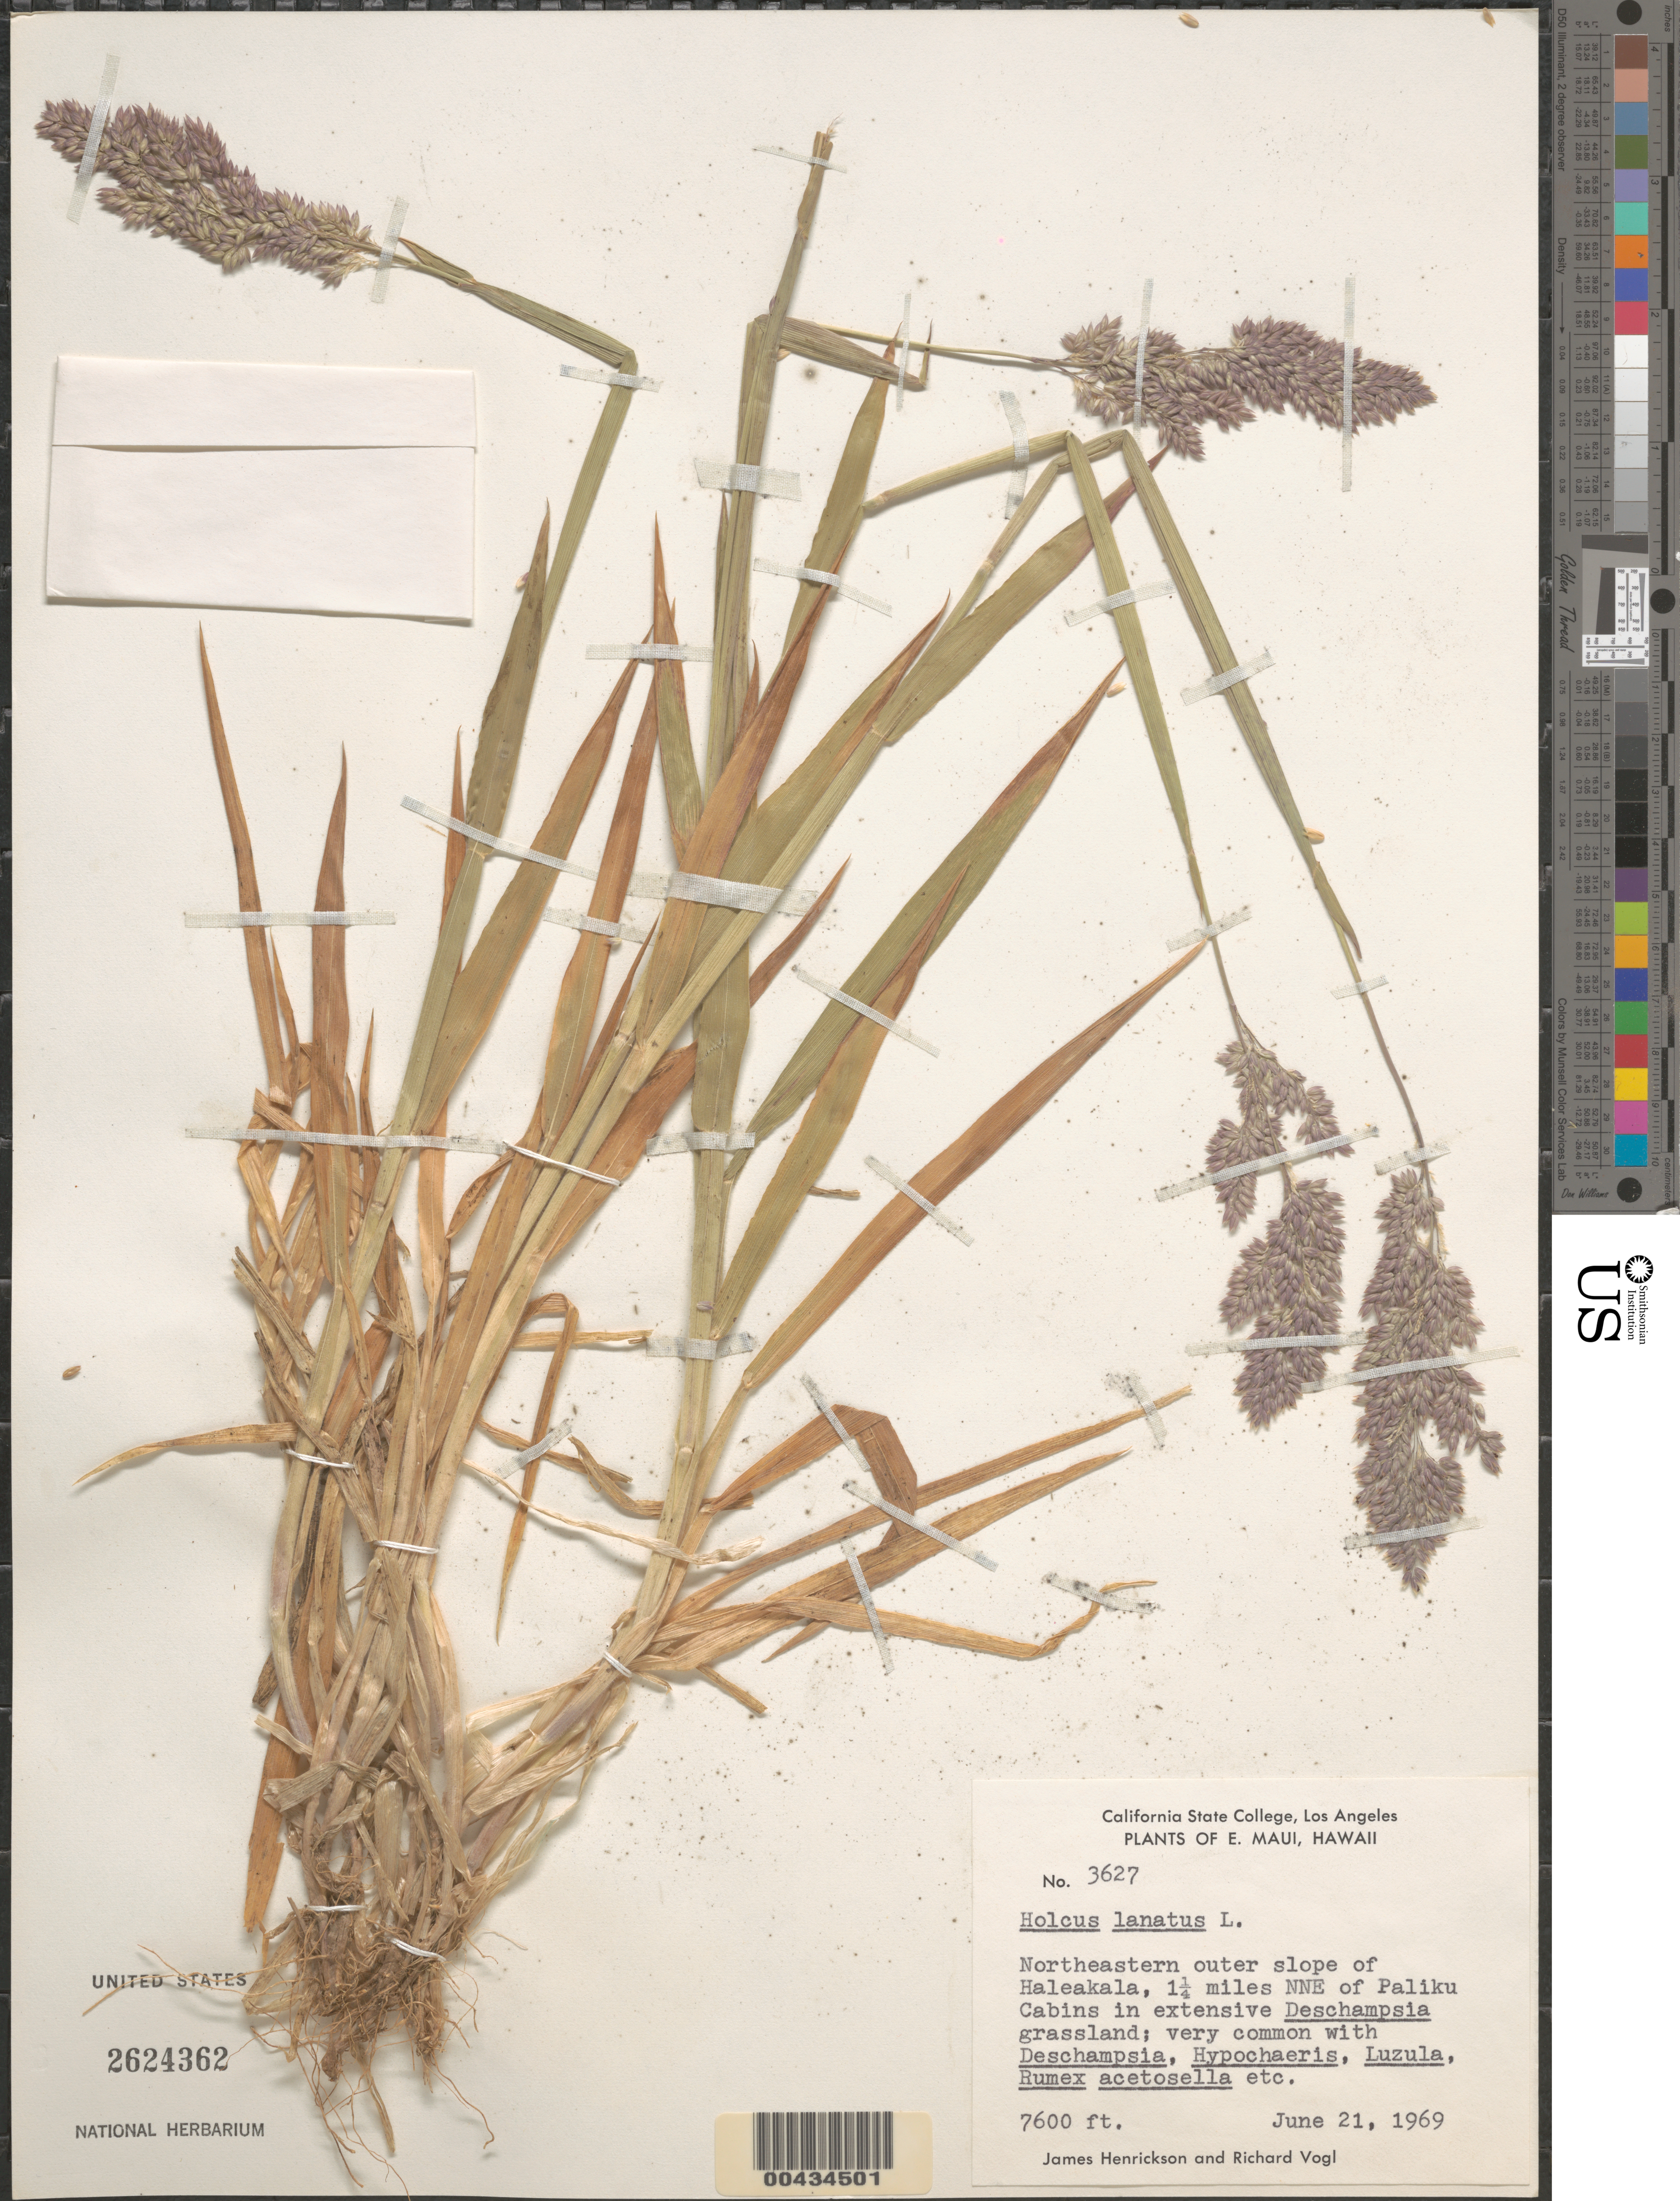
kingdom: Plantae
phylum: Tracheophyta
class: Liliopsida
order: Poales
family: Poaceae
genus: Holcus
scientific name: Holcus lanatus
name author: L.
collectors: J. S. Henrickson & R. Vogl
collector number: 3627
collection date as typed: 21 Jun 1969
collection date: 1969-06-21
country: United States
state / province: Hawaii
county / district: Maui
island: Maui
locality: E Maui, NE outer slope of Haleakala, 1 1/4 mi NNE of Paliku Cabins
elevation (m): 2316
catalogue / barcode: US 2624362